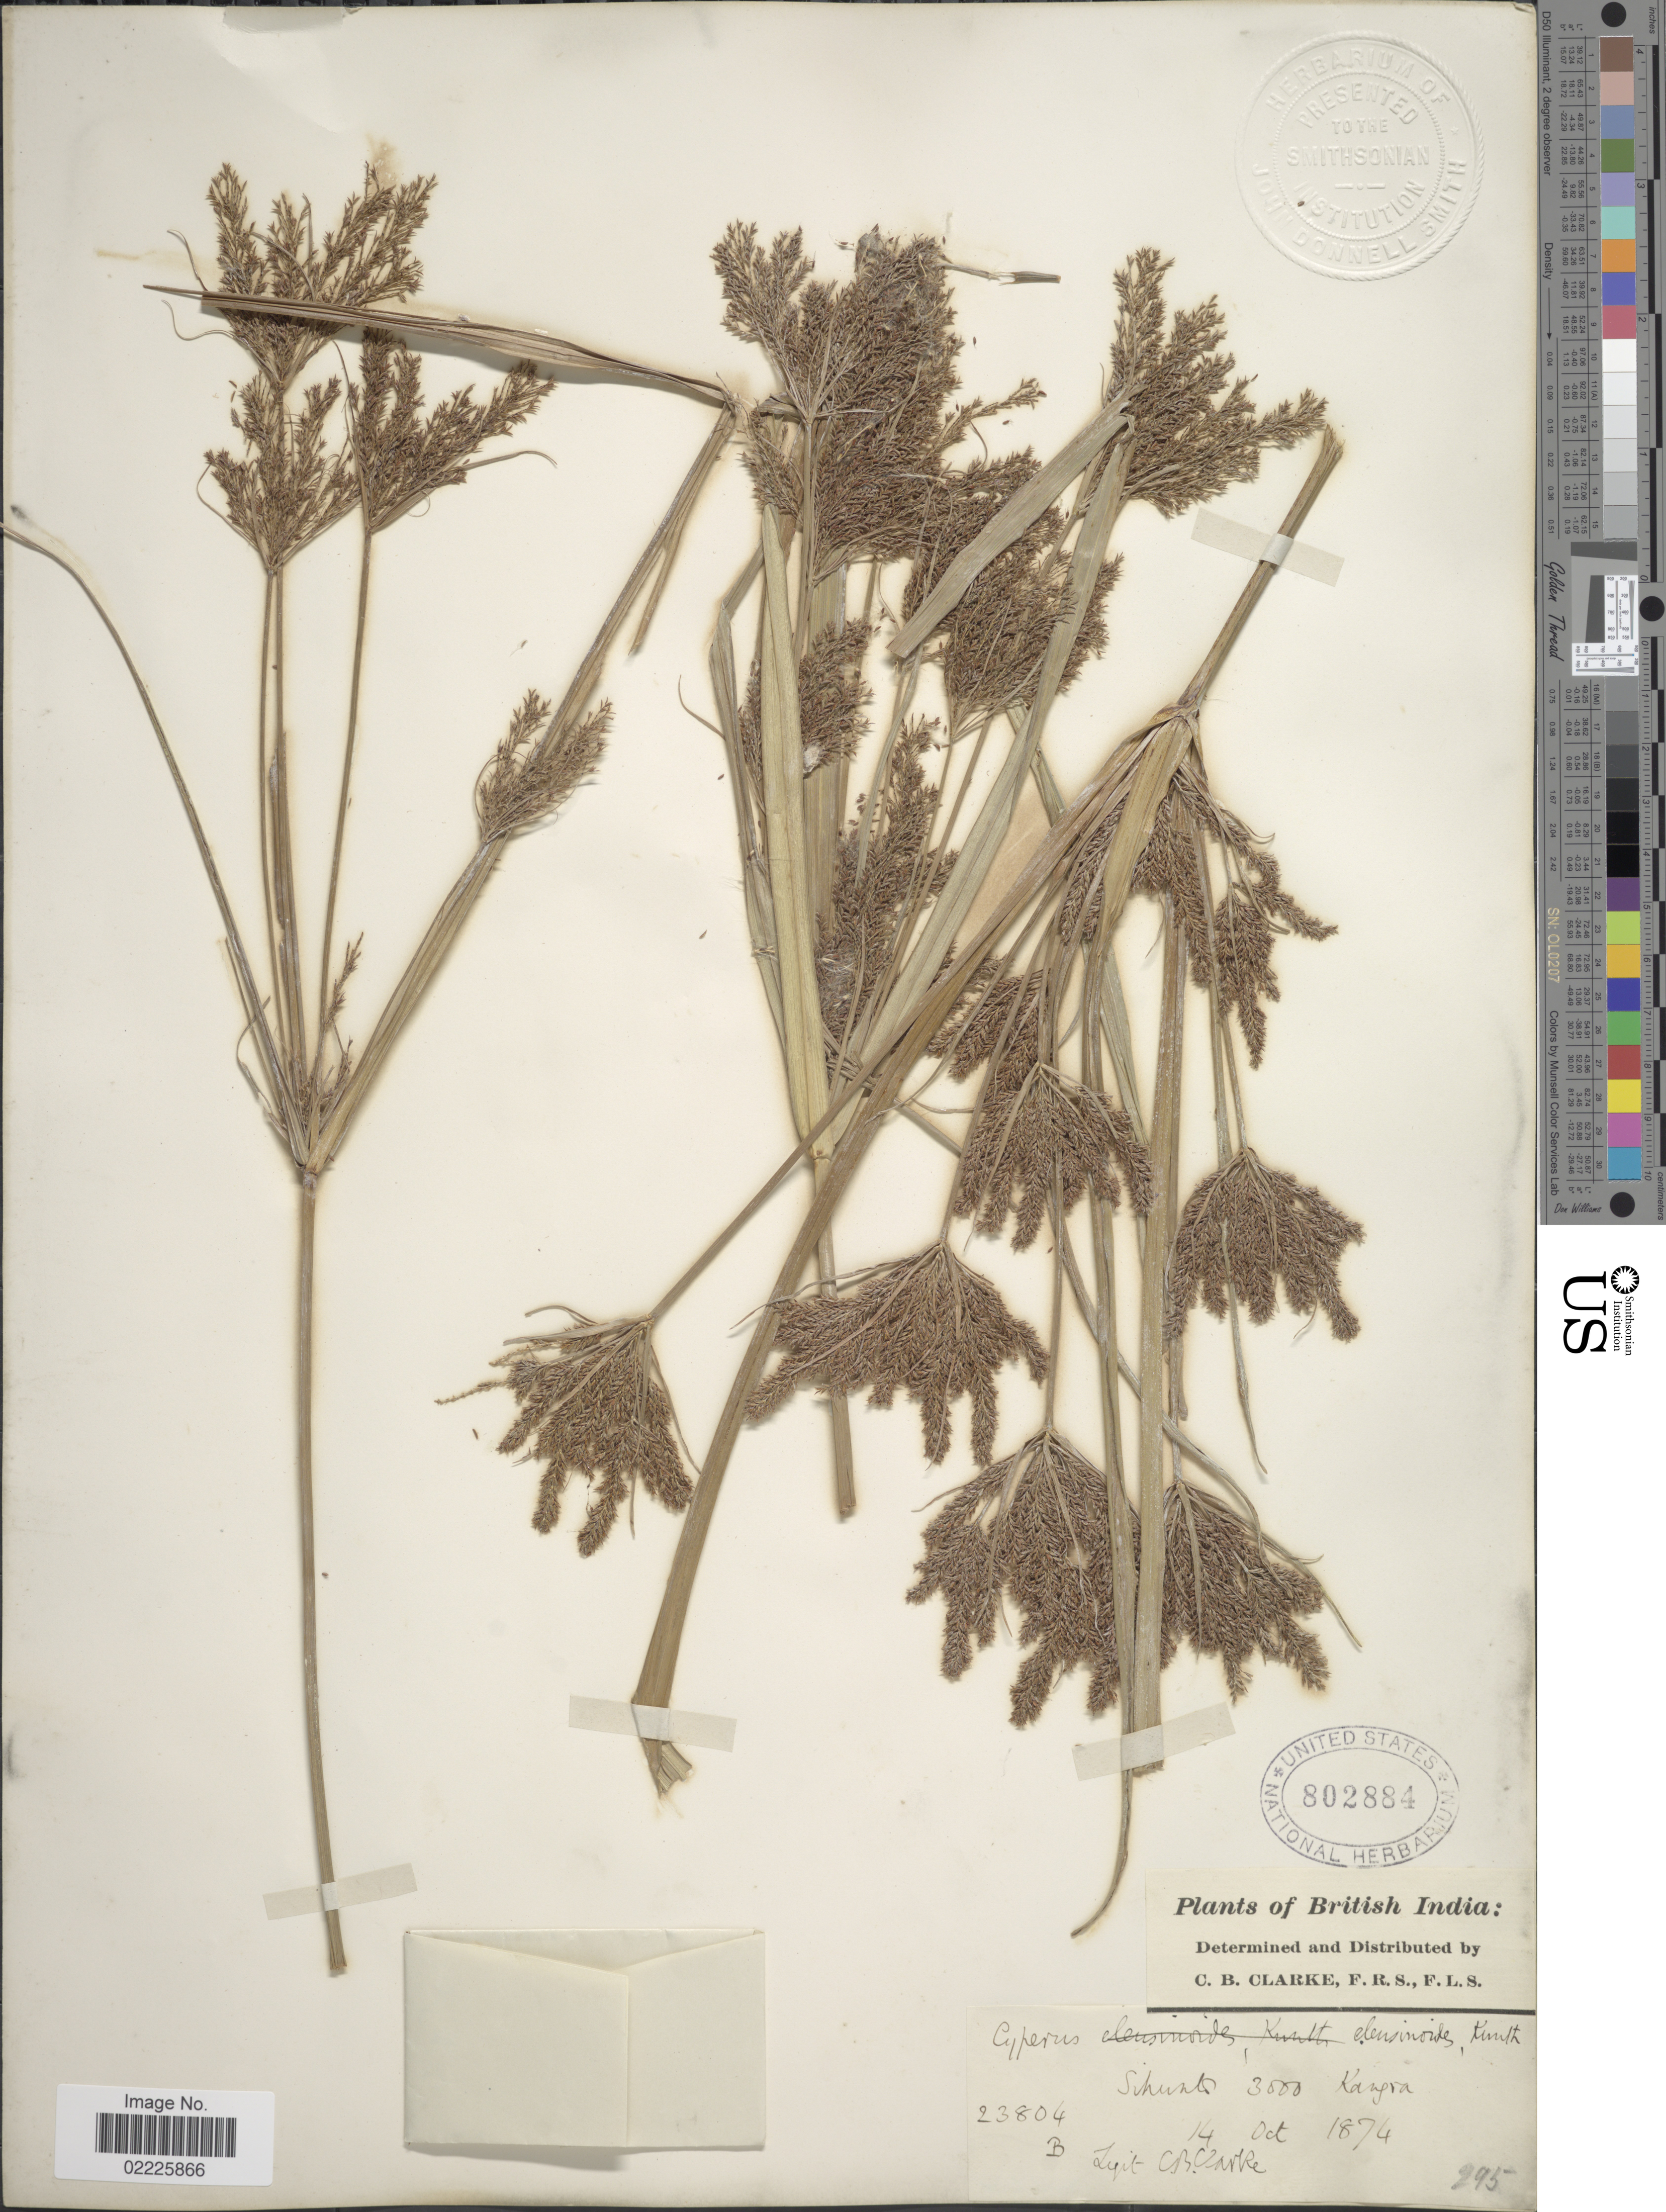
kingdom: Plantae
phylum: Tracheophyta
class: Liliopsida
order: Poales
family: Cyperaceae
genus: Cyperus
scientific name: Cyperus nutans subsp. eleusinoides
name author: (Kunth) T. Koyama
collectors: C. B. Clarke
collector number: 23804B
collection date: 1874-10-14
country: India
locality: British India, Sihunts, Kangra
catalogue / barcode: US 802884